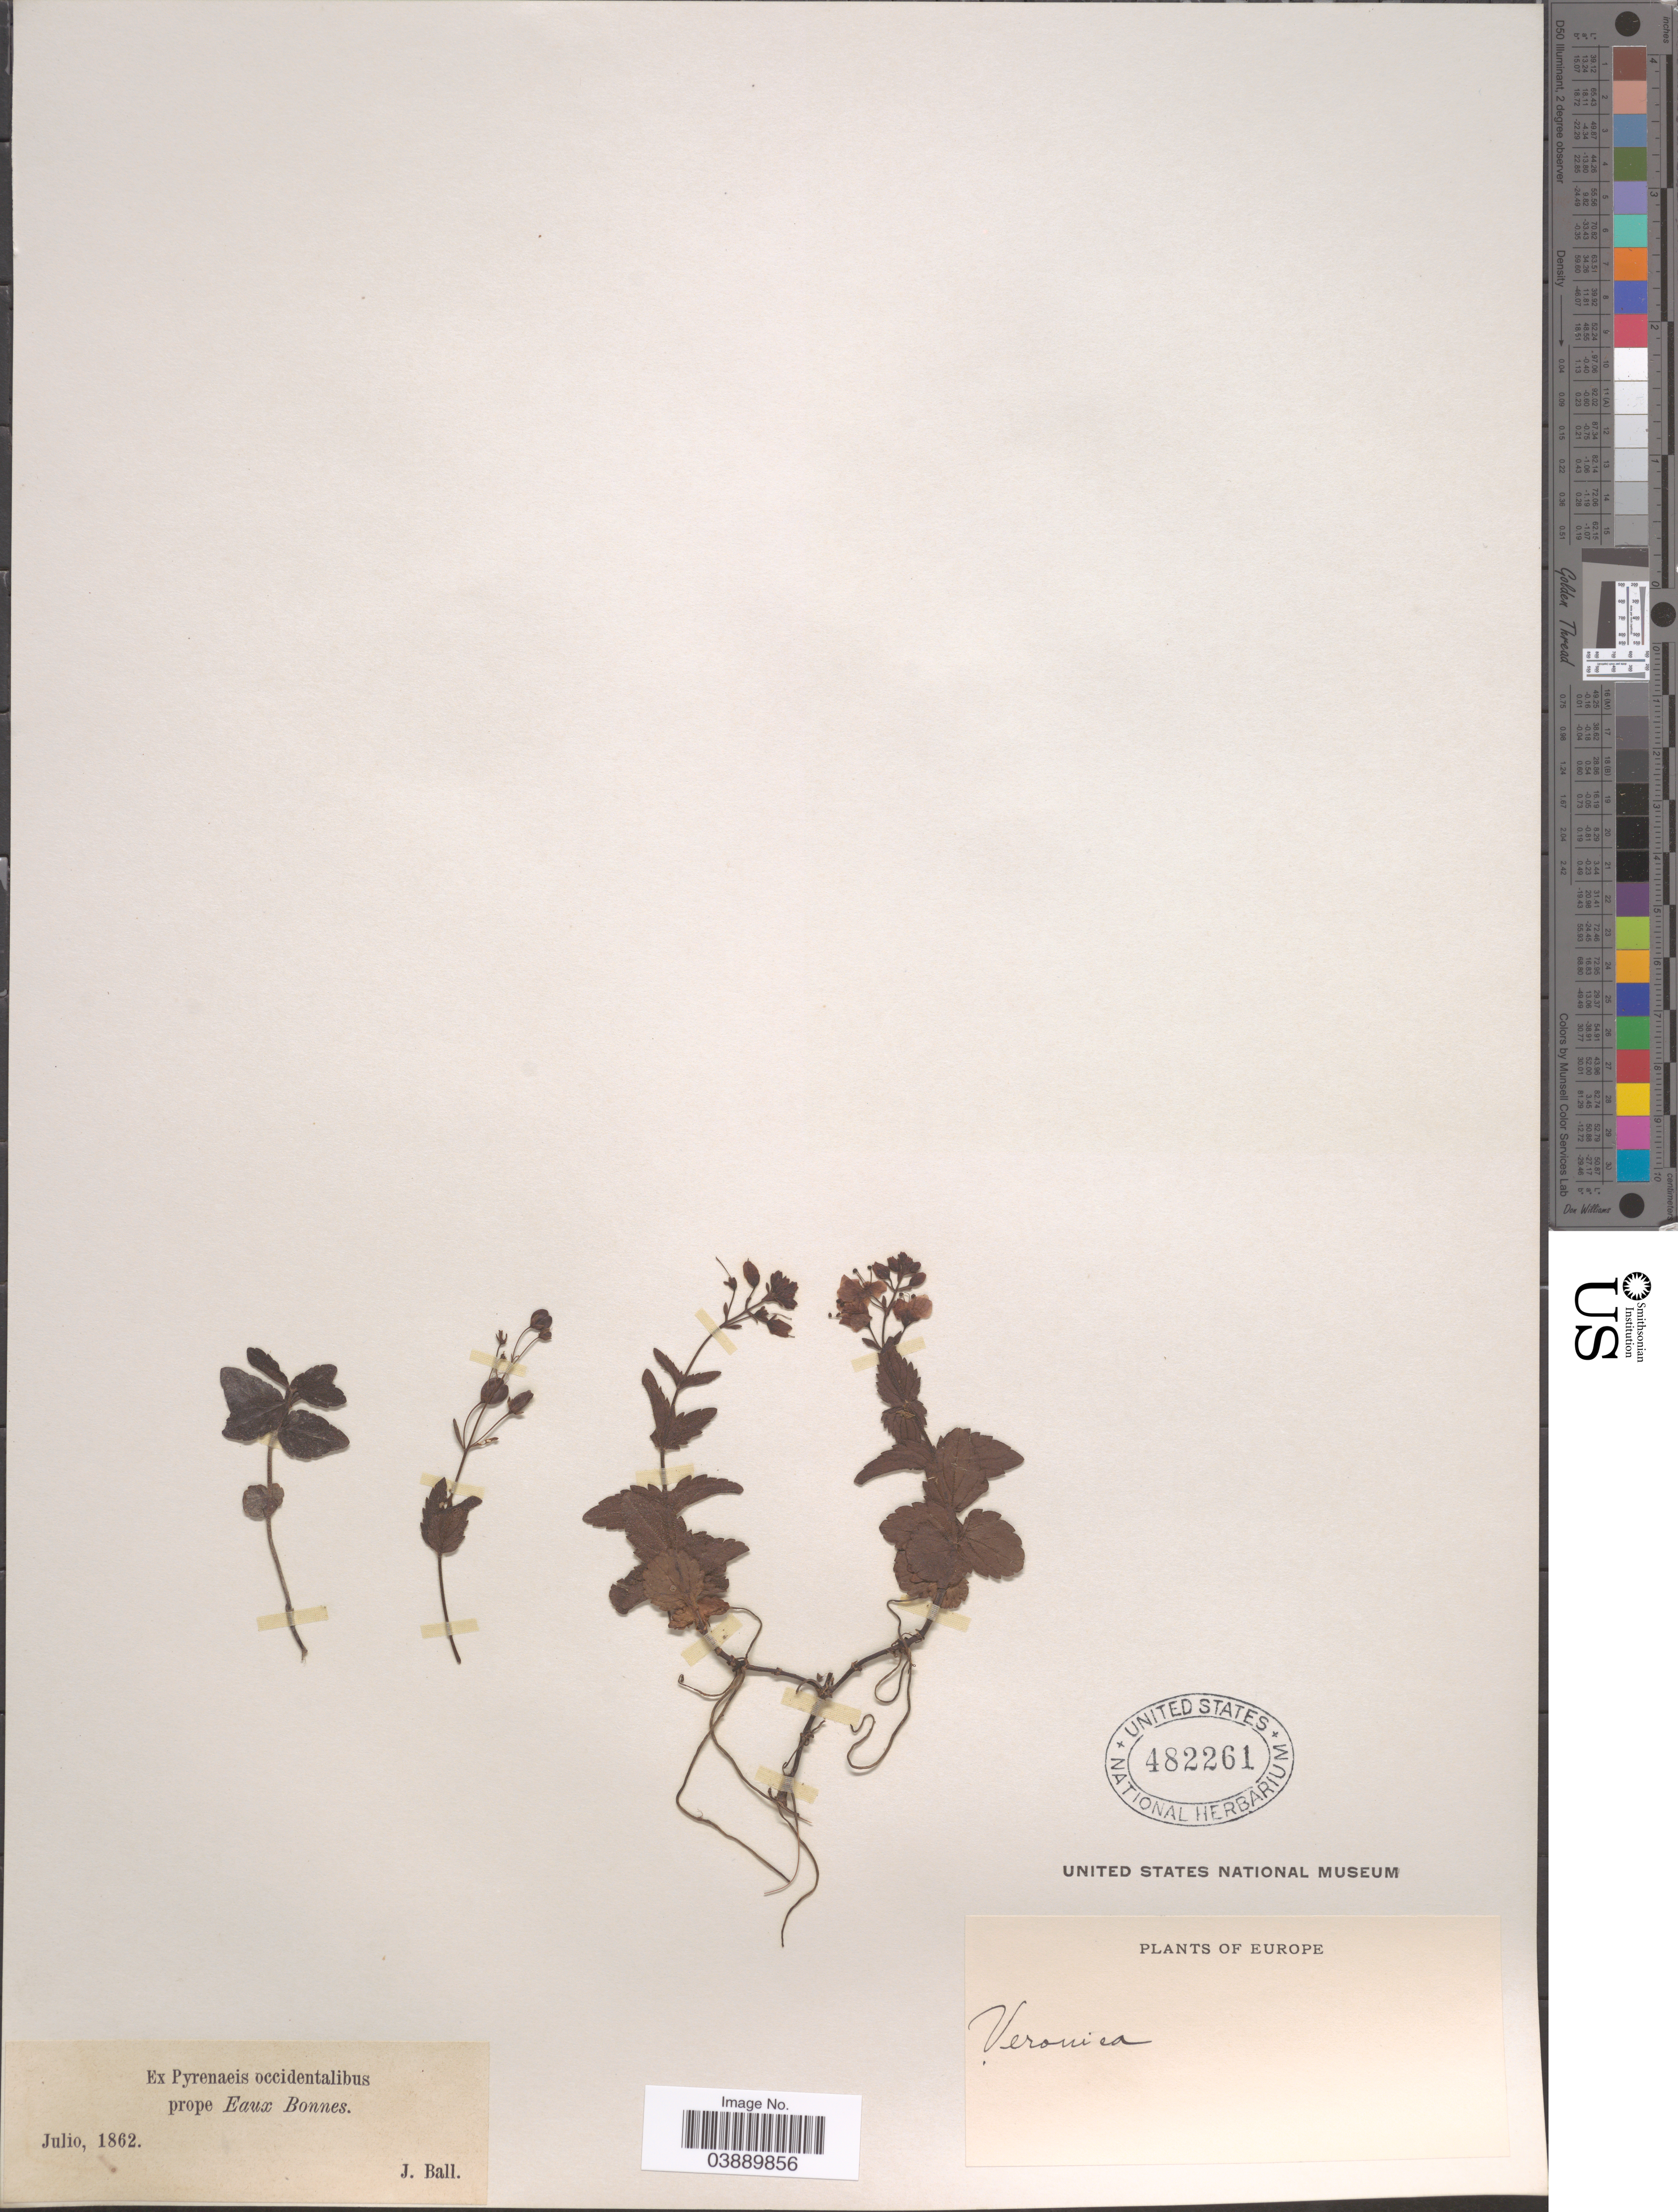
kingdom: Plantae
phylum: Tracheophyta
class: Magnoliopsida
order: Lamiales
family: Plantaginaceae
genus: Veronica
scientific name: Veronica ponae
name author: Gouan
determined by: Albach, Dirk C.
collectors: J. Ball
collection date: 1862-07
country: France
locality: Ex Pyrenaeis occidentalibus prope Eaux Bonnes. Europe.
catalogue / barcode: US 482261